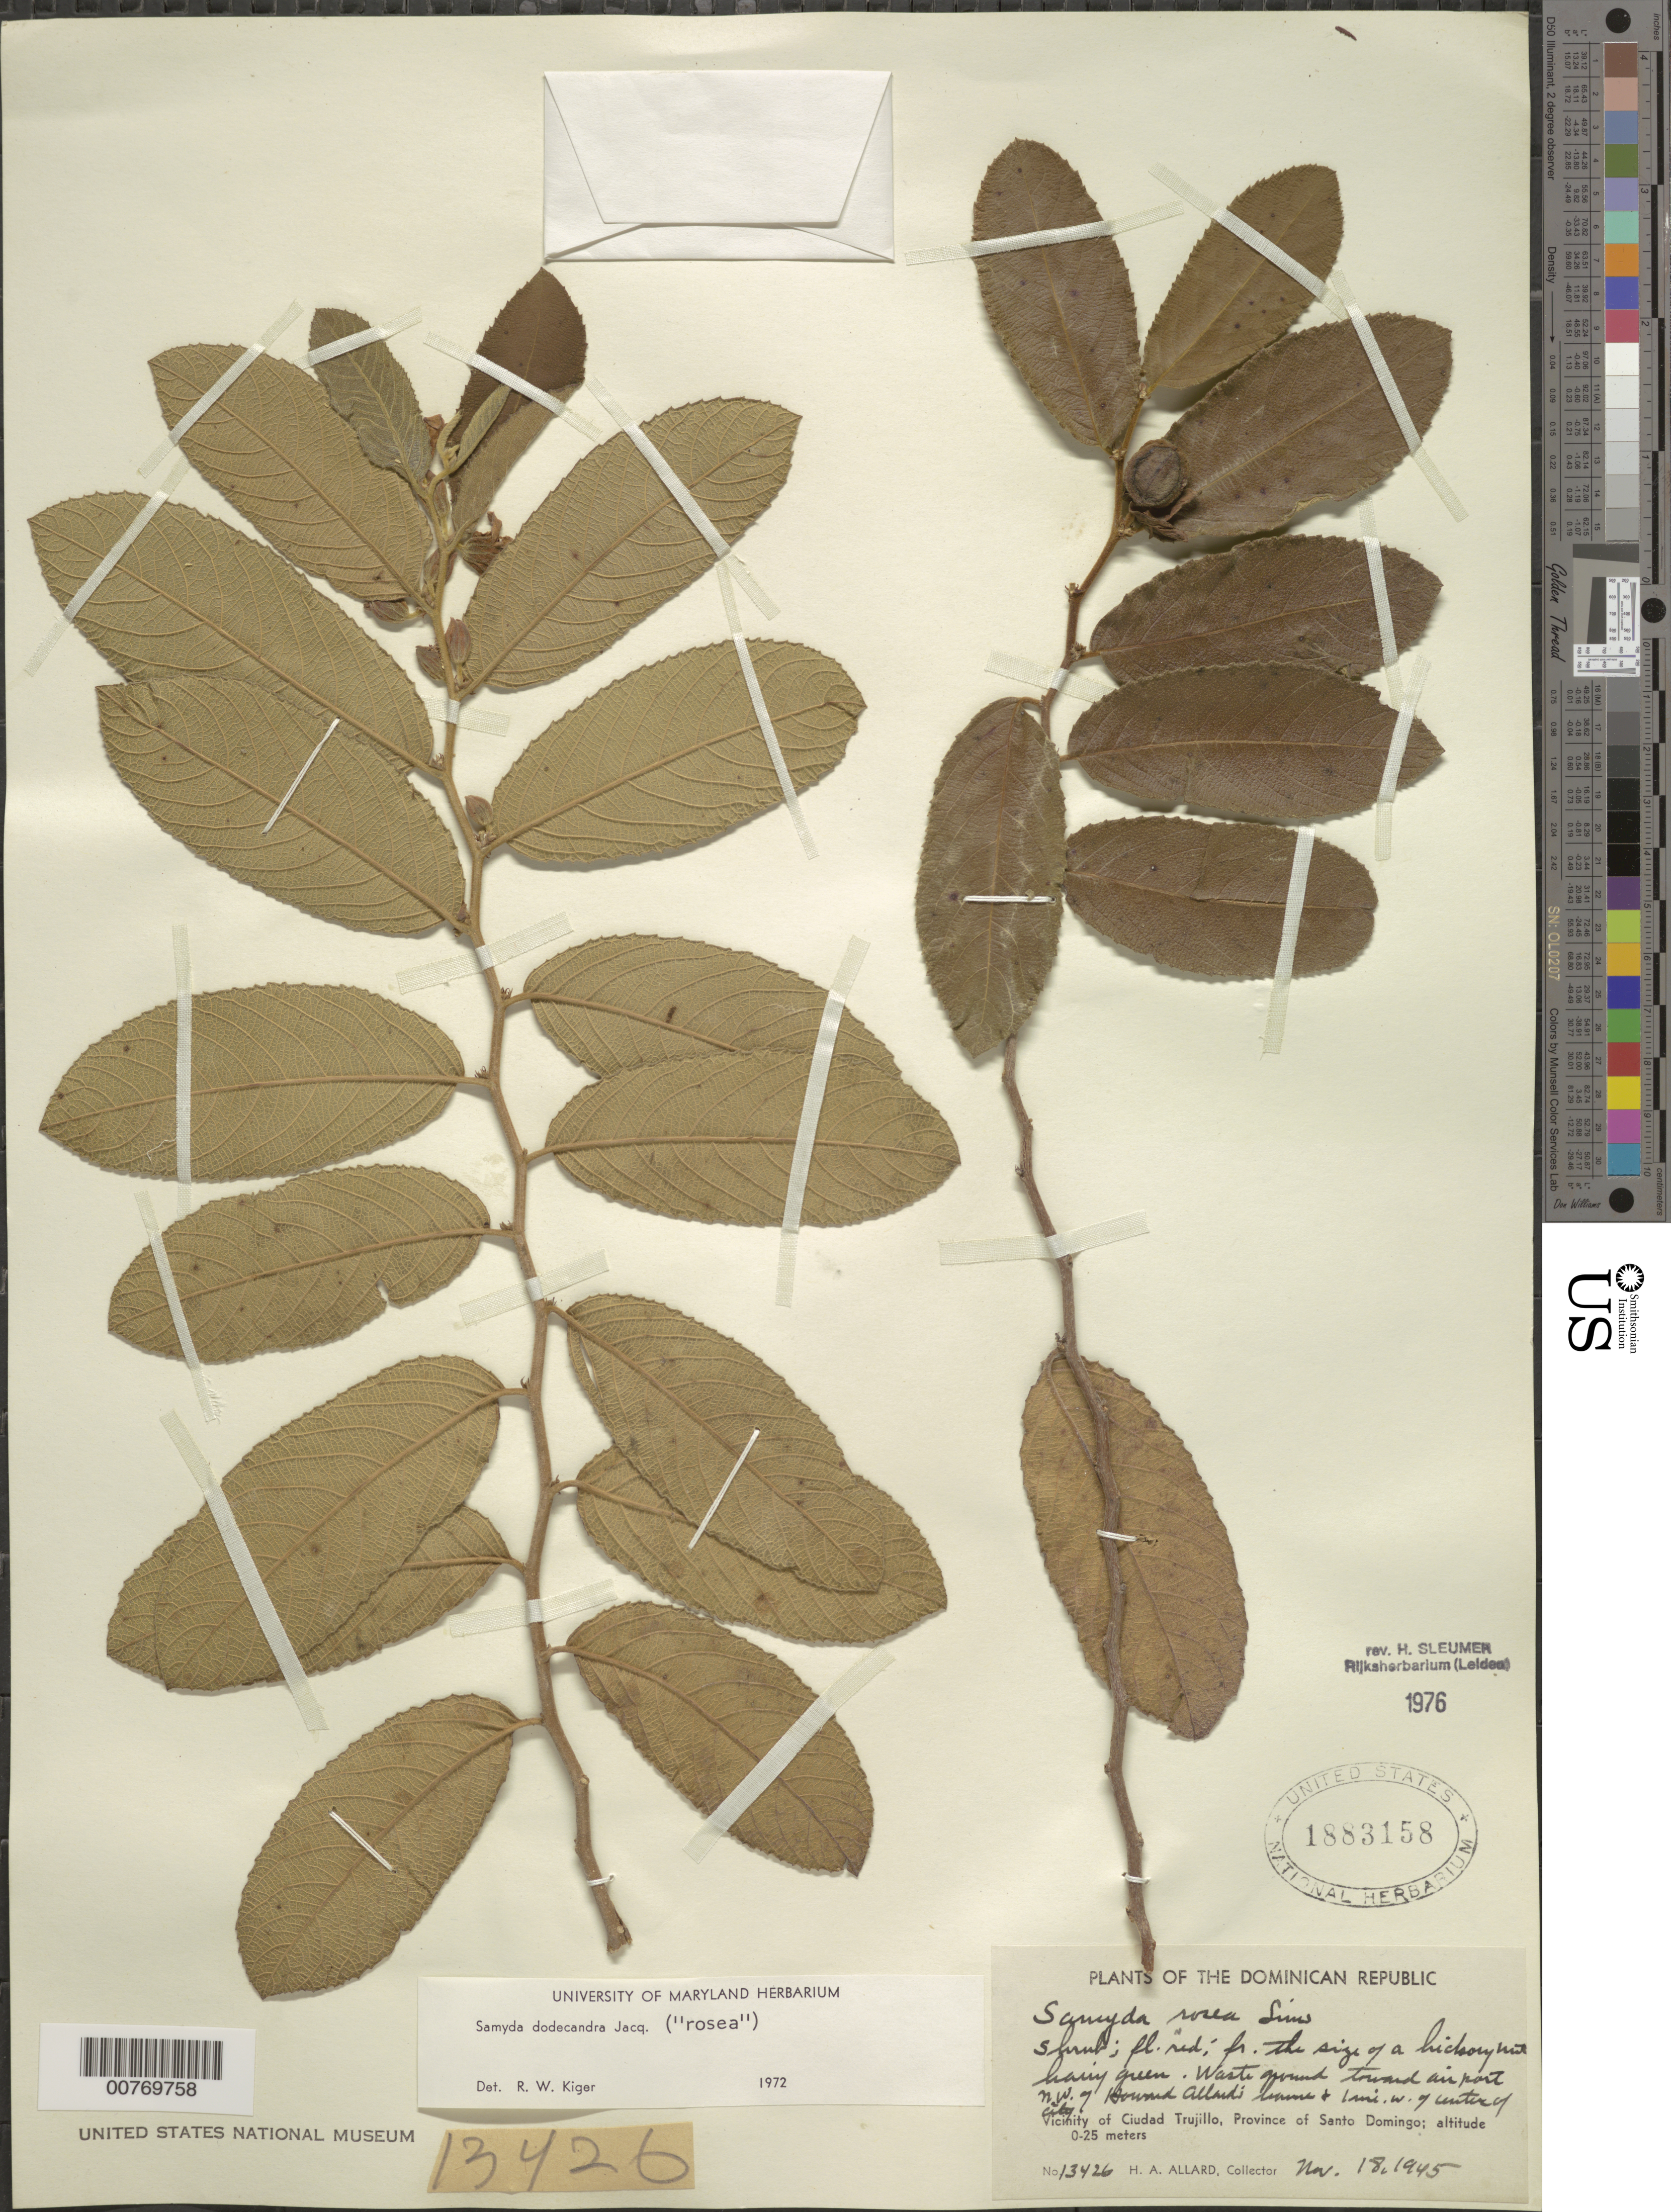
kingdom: Plantae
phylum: Tracheophyta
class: Magnoliopsida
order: Malpighiales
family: Salicaceae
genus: Casearia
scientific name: Casearia dodecandra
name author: (Jacq.) T. Samar. & M.H. Alford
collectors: H. A. Allard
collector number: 13426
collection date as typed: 18 Nov 1945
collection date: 1945-11-18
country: Dominican Republic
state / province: Santo Domingo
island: Hispaniola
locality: Vicinity of Ciudad Trujillo, toward airport, north-west of Howard Allard home, 1 mile west of center of city.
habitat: Waste ground.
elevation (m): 0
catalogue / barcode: US 1883158